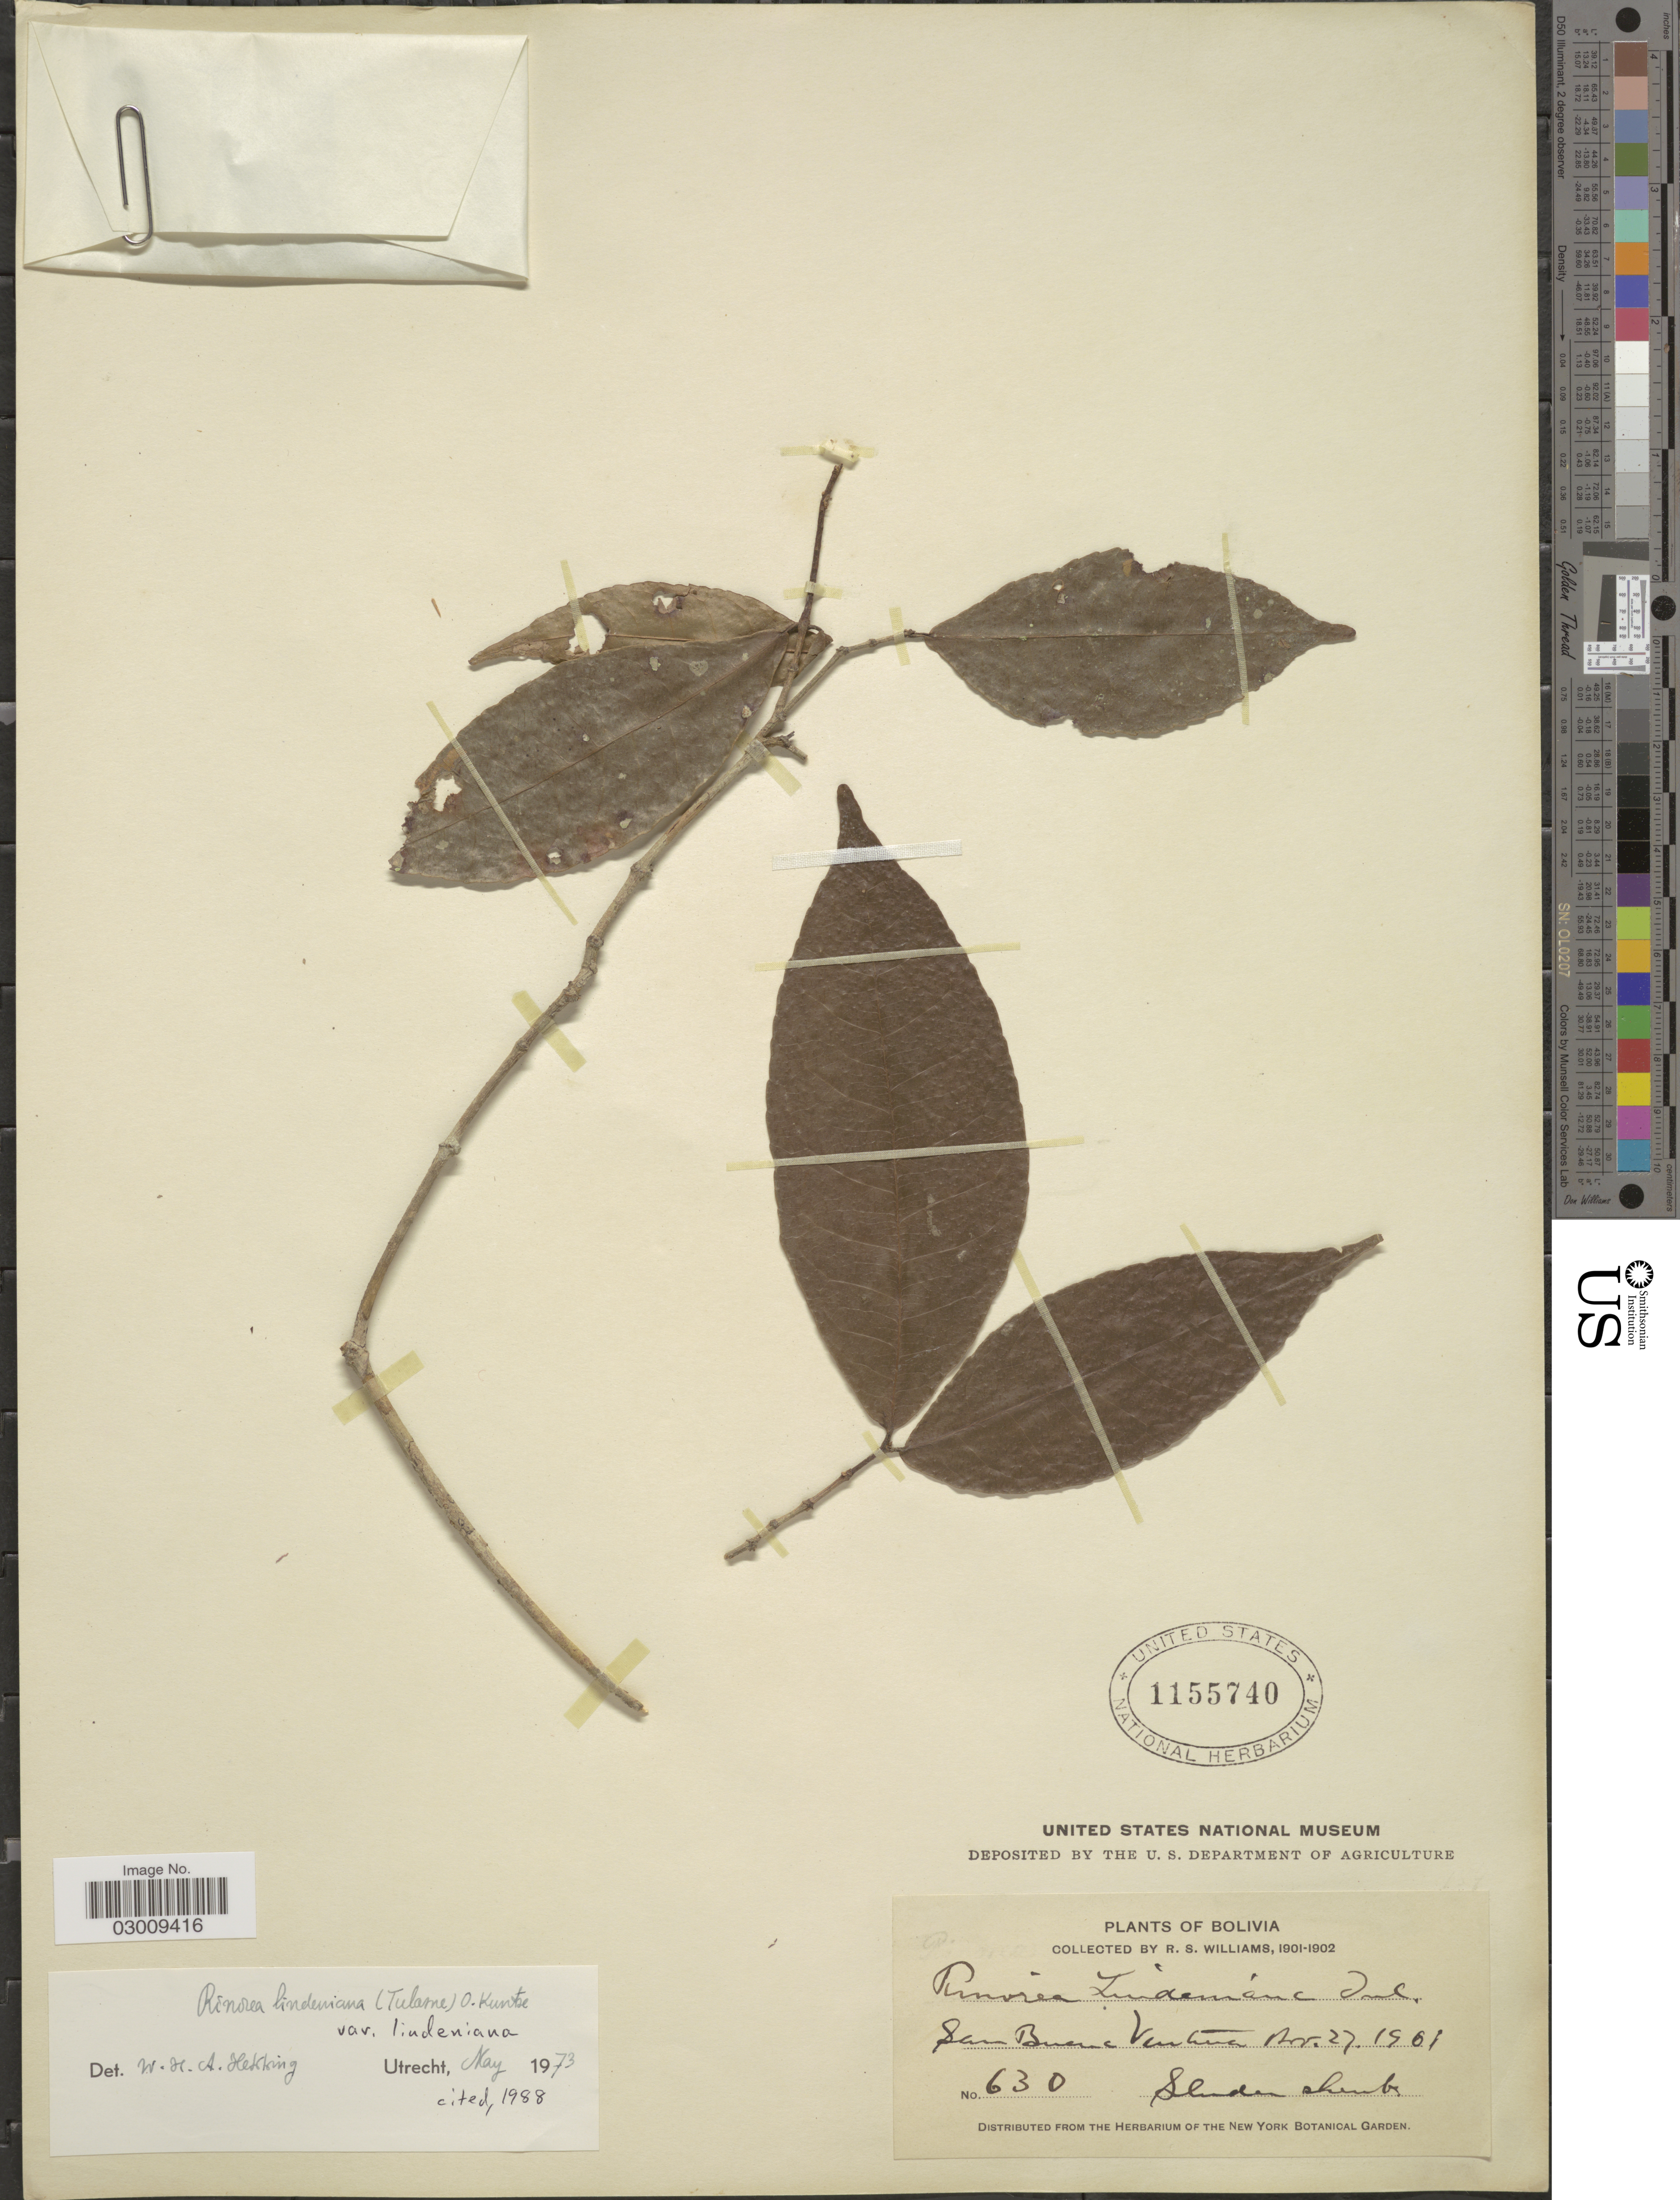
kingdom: Plantae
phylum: Tracheophyta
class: Magnoliopsida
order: Malpighiales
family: Violaceae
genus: Rinorea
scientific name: Rinorea lindeniana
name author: (Tul.) Kuntze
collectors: R. S. Williams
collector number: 630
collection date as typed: Nov. 27, 1901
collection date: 1901-11-27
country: Bolivia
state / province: La Paz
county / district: Iturralde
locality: San Buena Ventura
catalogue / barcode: US 1155740